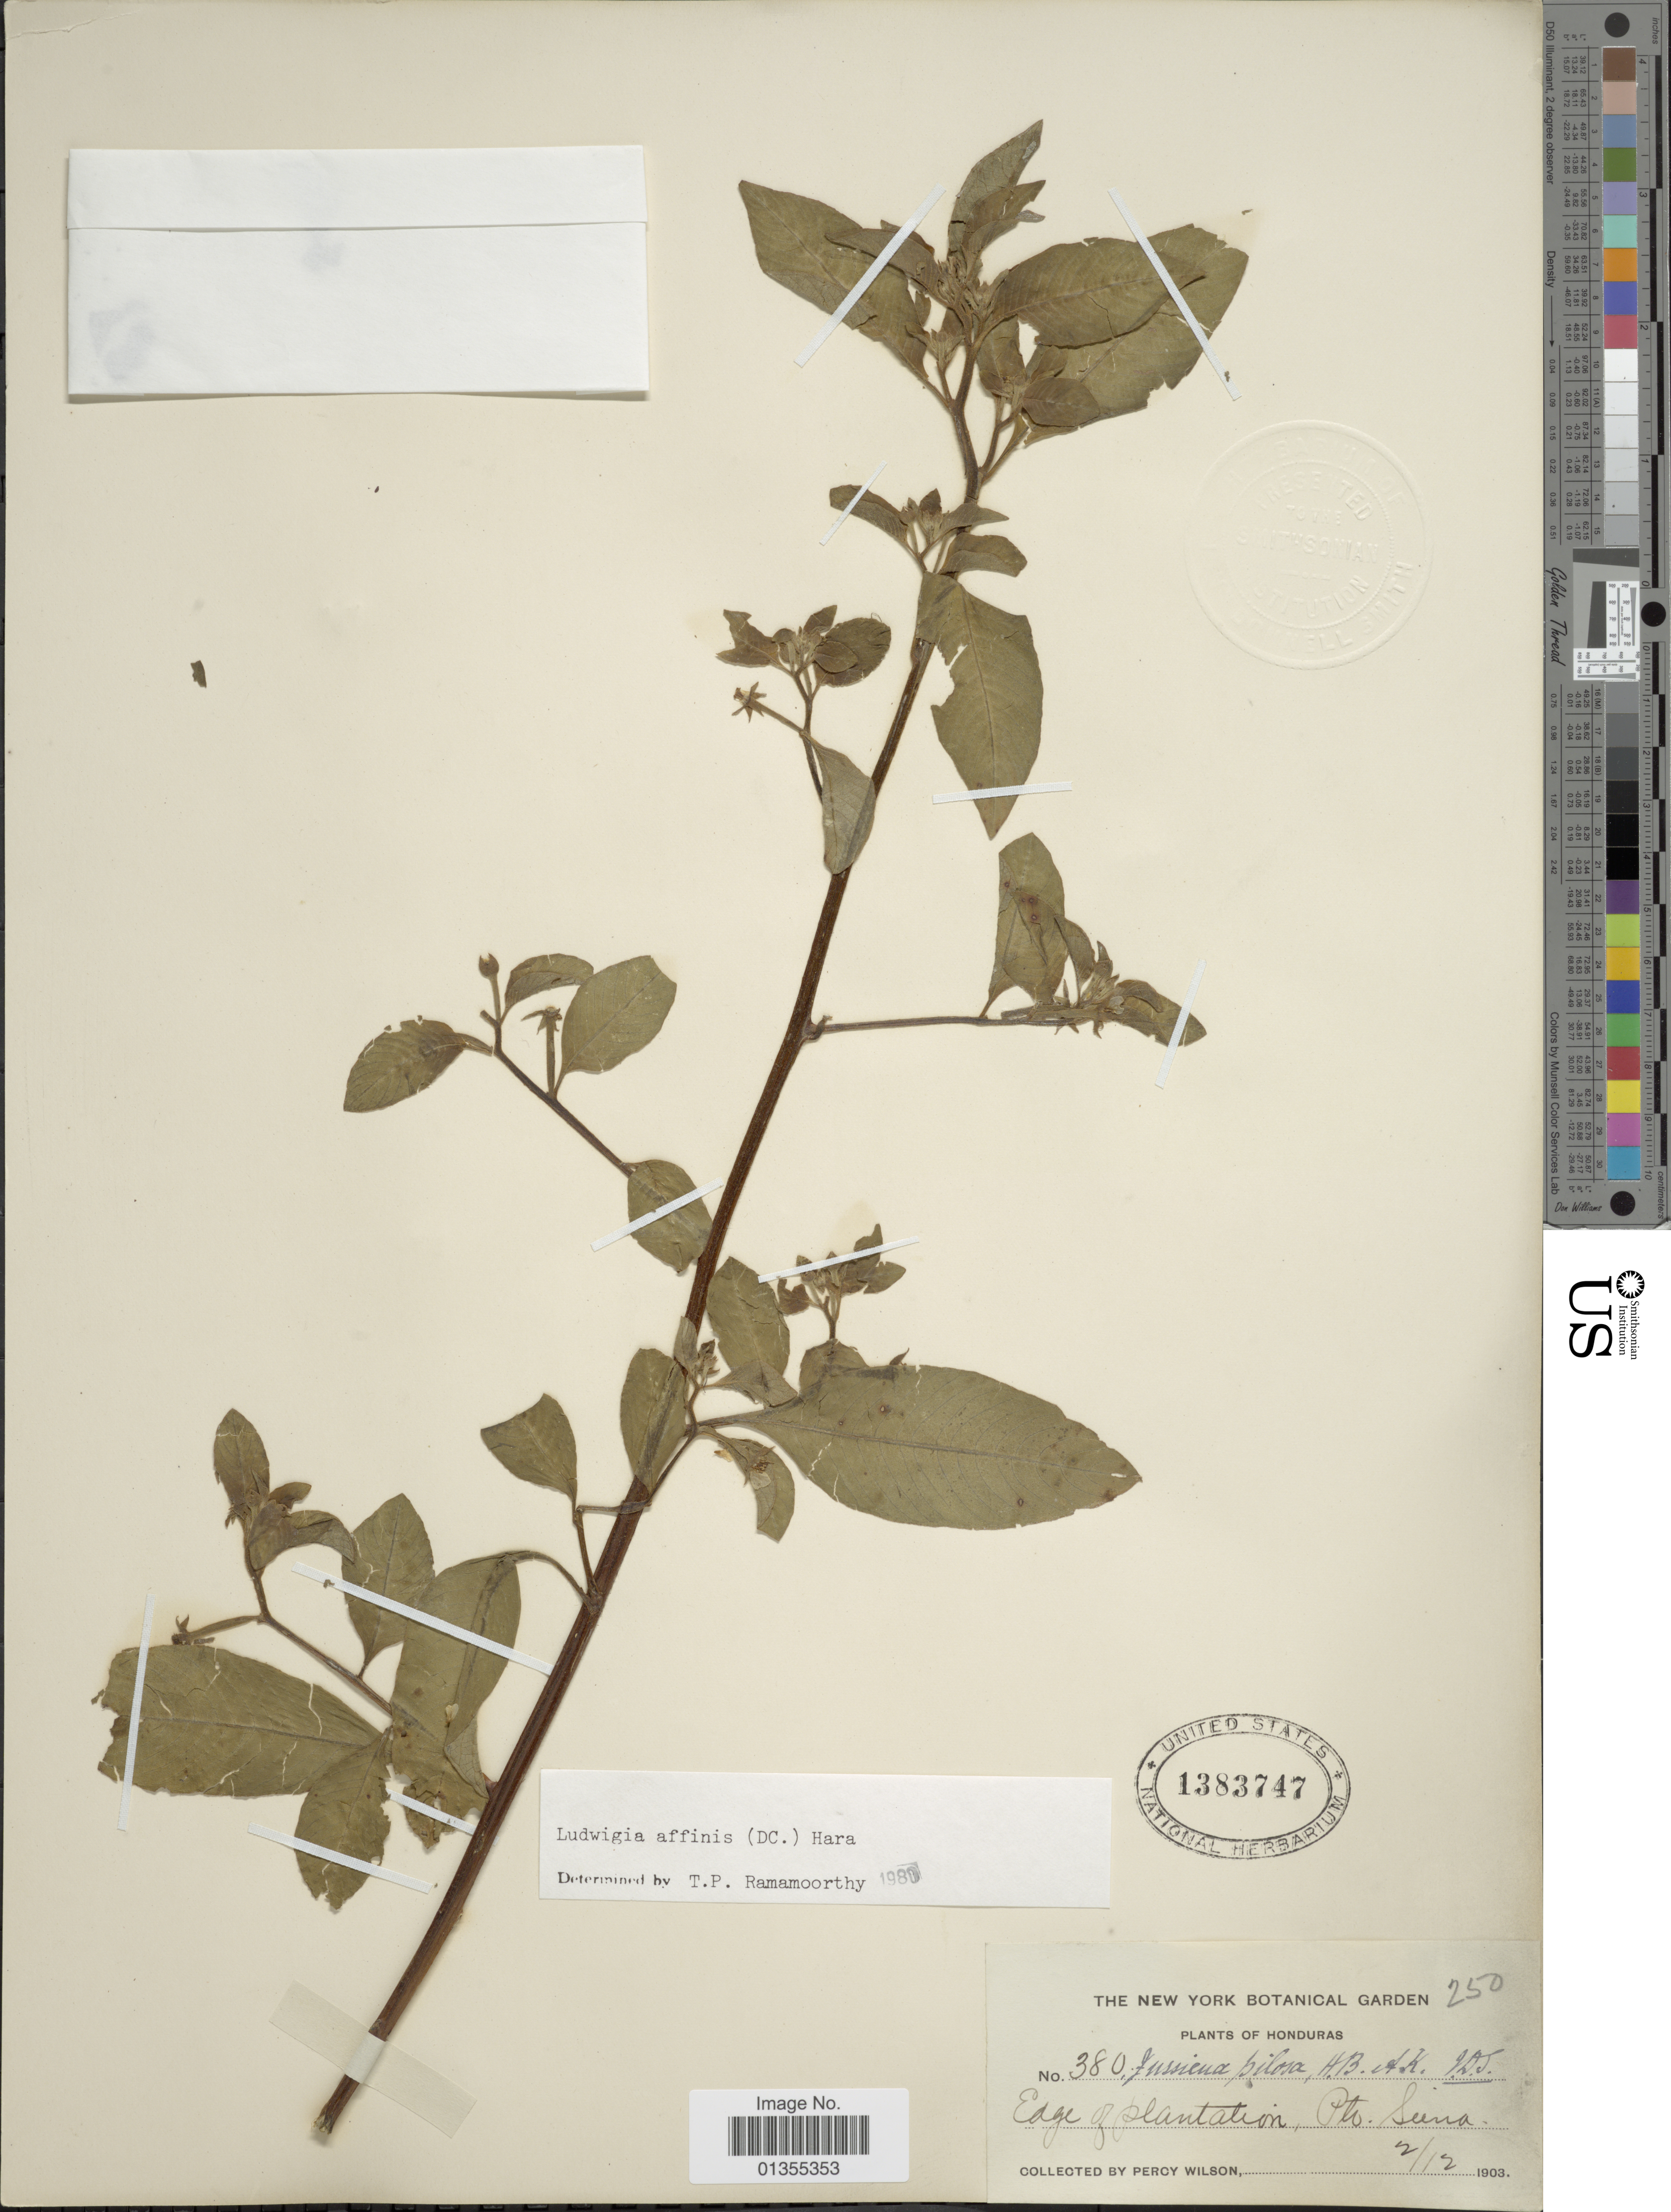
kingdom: Plantae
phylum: Tracheophyta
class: Magnoliopsida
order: Myrtales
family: Onagraceae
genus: Ludwigia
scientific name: Ludwigia affinis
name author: (DC.) H. Hara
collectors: P. Wilson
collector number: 380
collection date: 1903-12-02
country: Honduras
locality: Edge of plantation, Pto. Sierra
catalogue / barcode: US 1383747